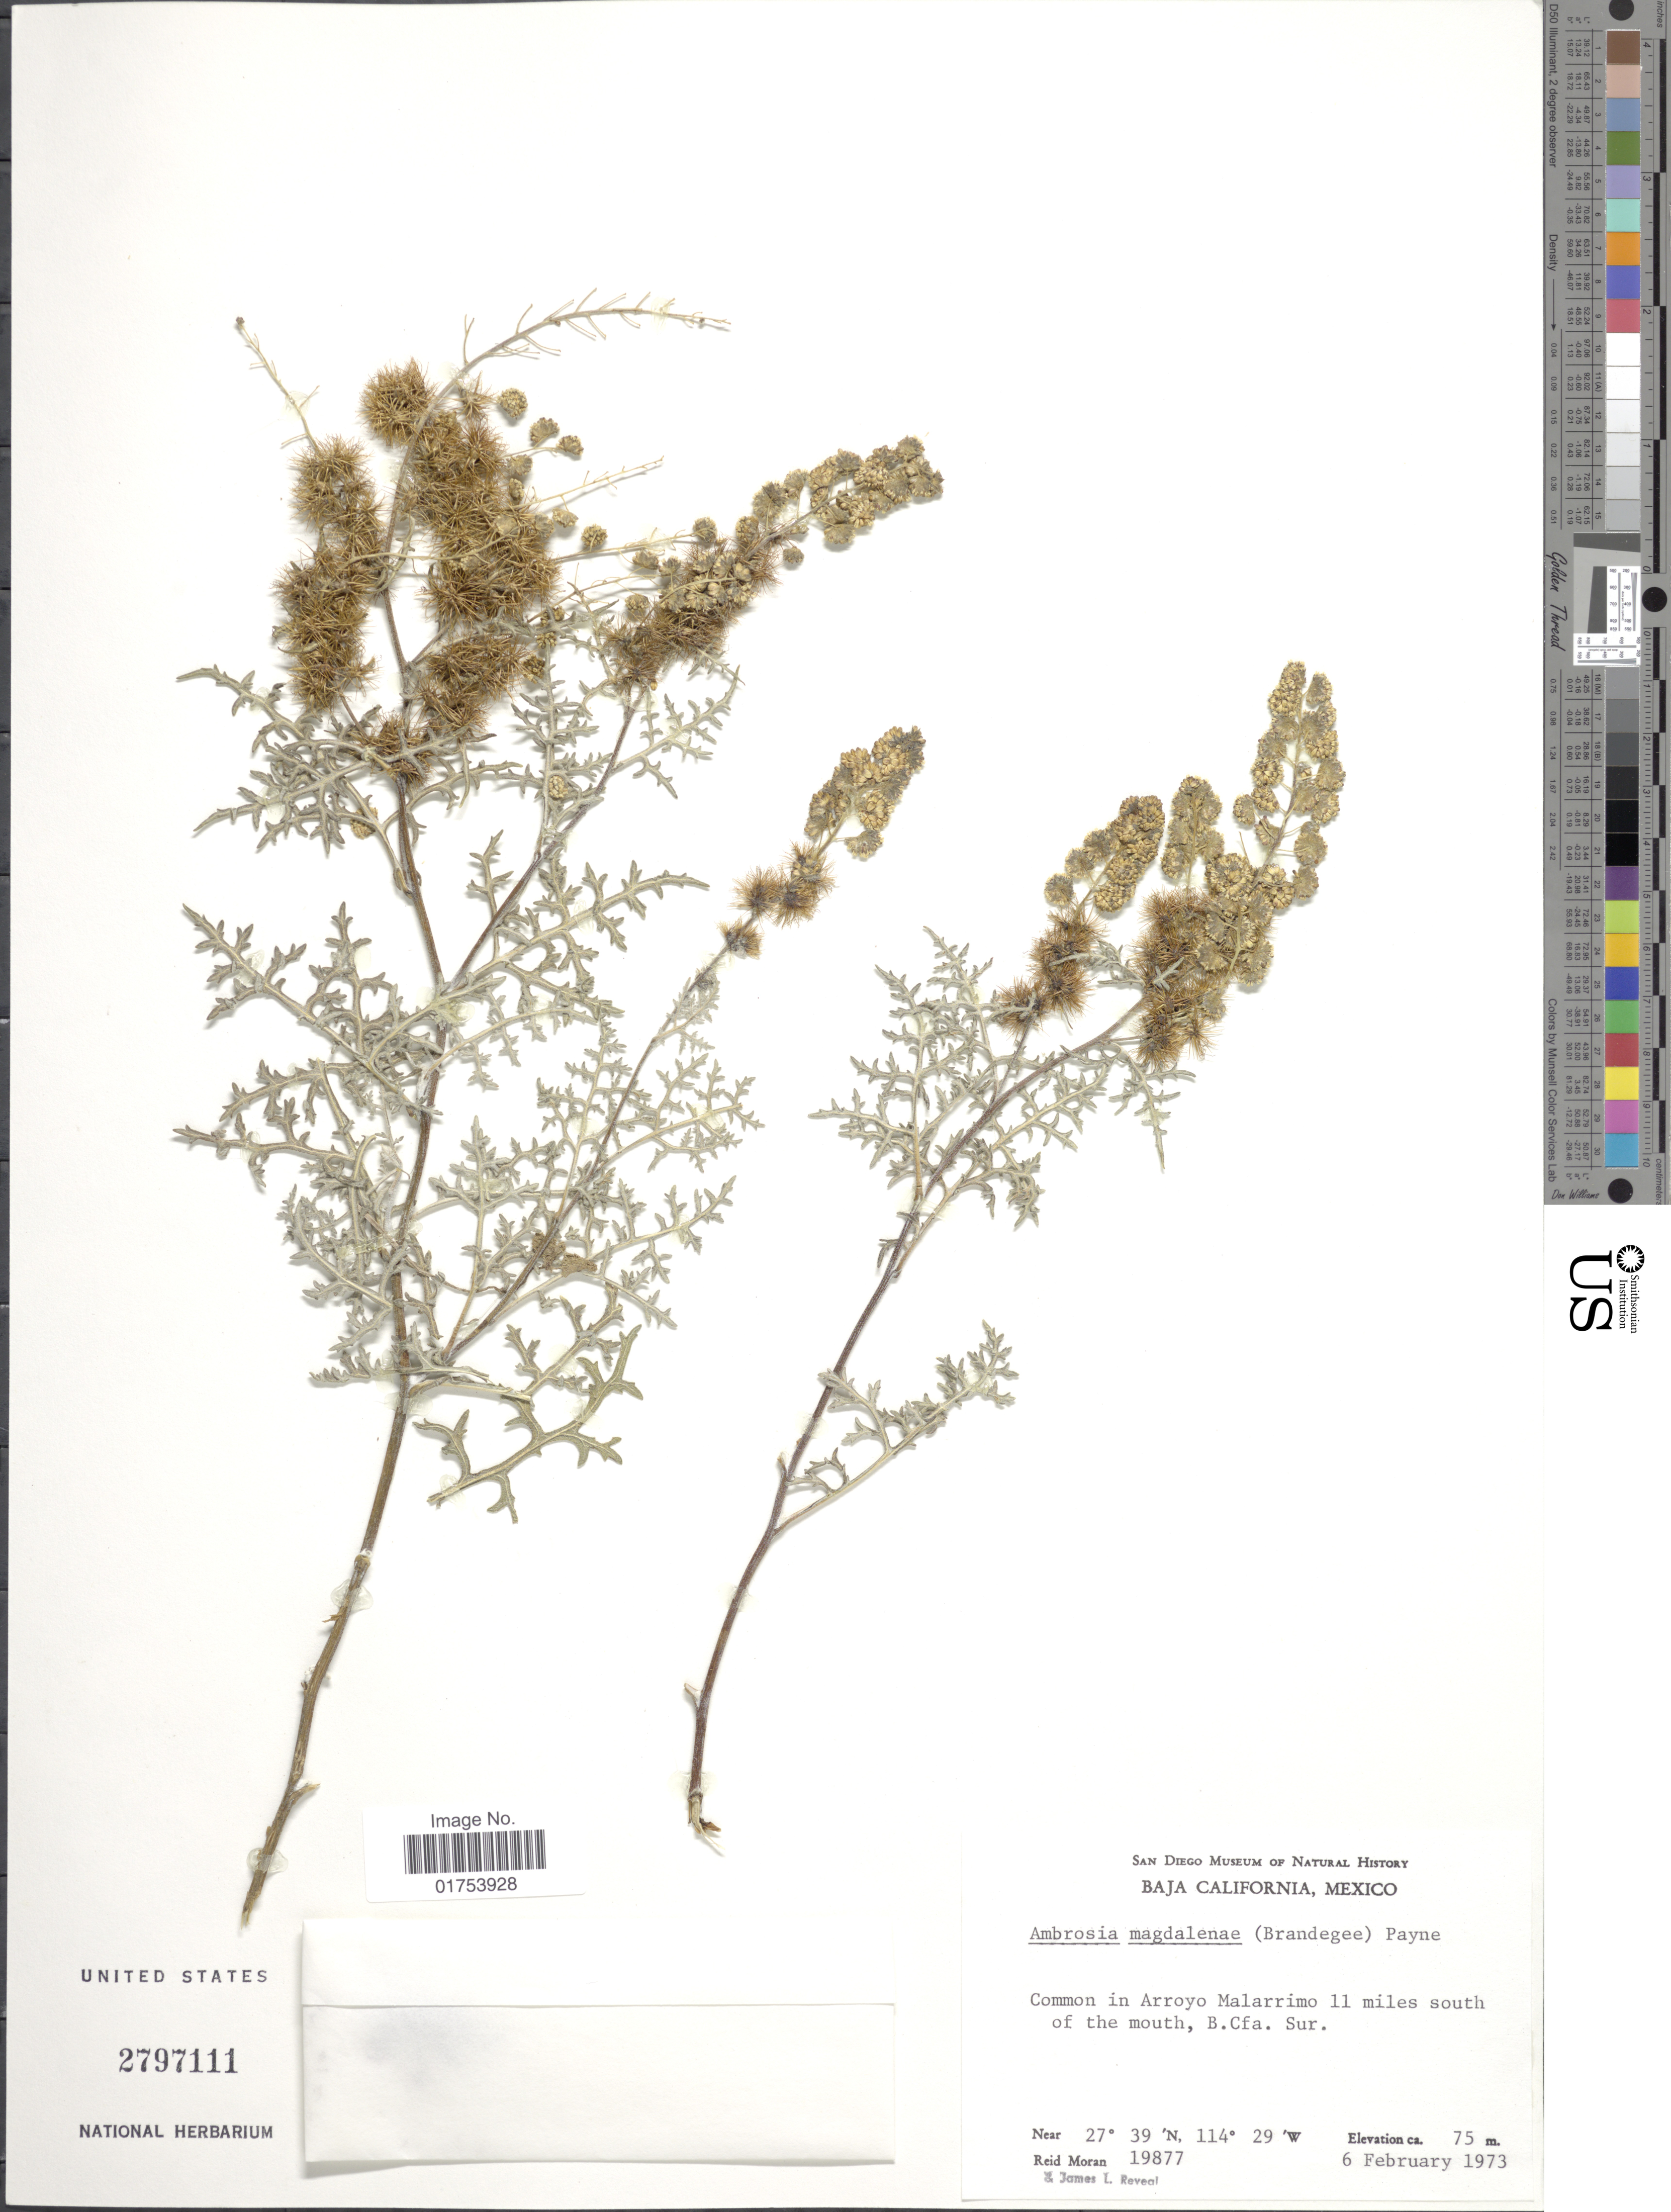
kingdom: Plantae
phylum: Tracheophyta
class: Magnoliopsida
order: Asterales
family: Asteraceae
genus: Ambrosia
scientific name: Ambrosia magdalenae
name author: Brandegee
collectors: R. V. Moran & J. L. Reveal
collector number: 19877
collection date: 1973-02-06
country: Mexico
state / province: Baja California Sur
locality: Baja California, Common in Arroyo Malarrimo 11 miles south of the mouth, B. Cfa. Sur.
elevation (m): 75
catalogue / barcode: US 2797111